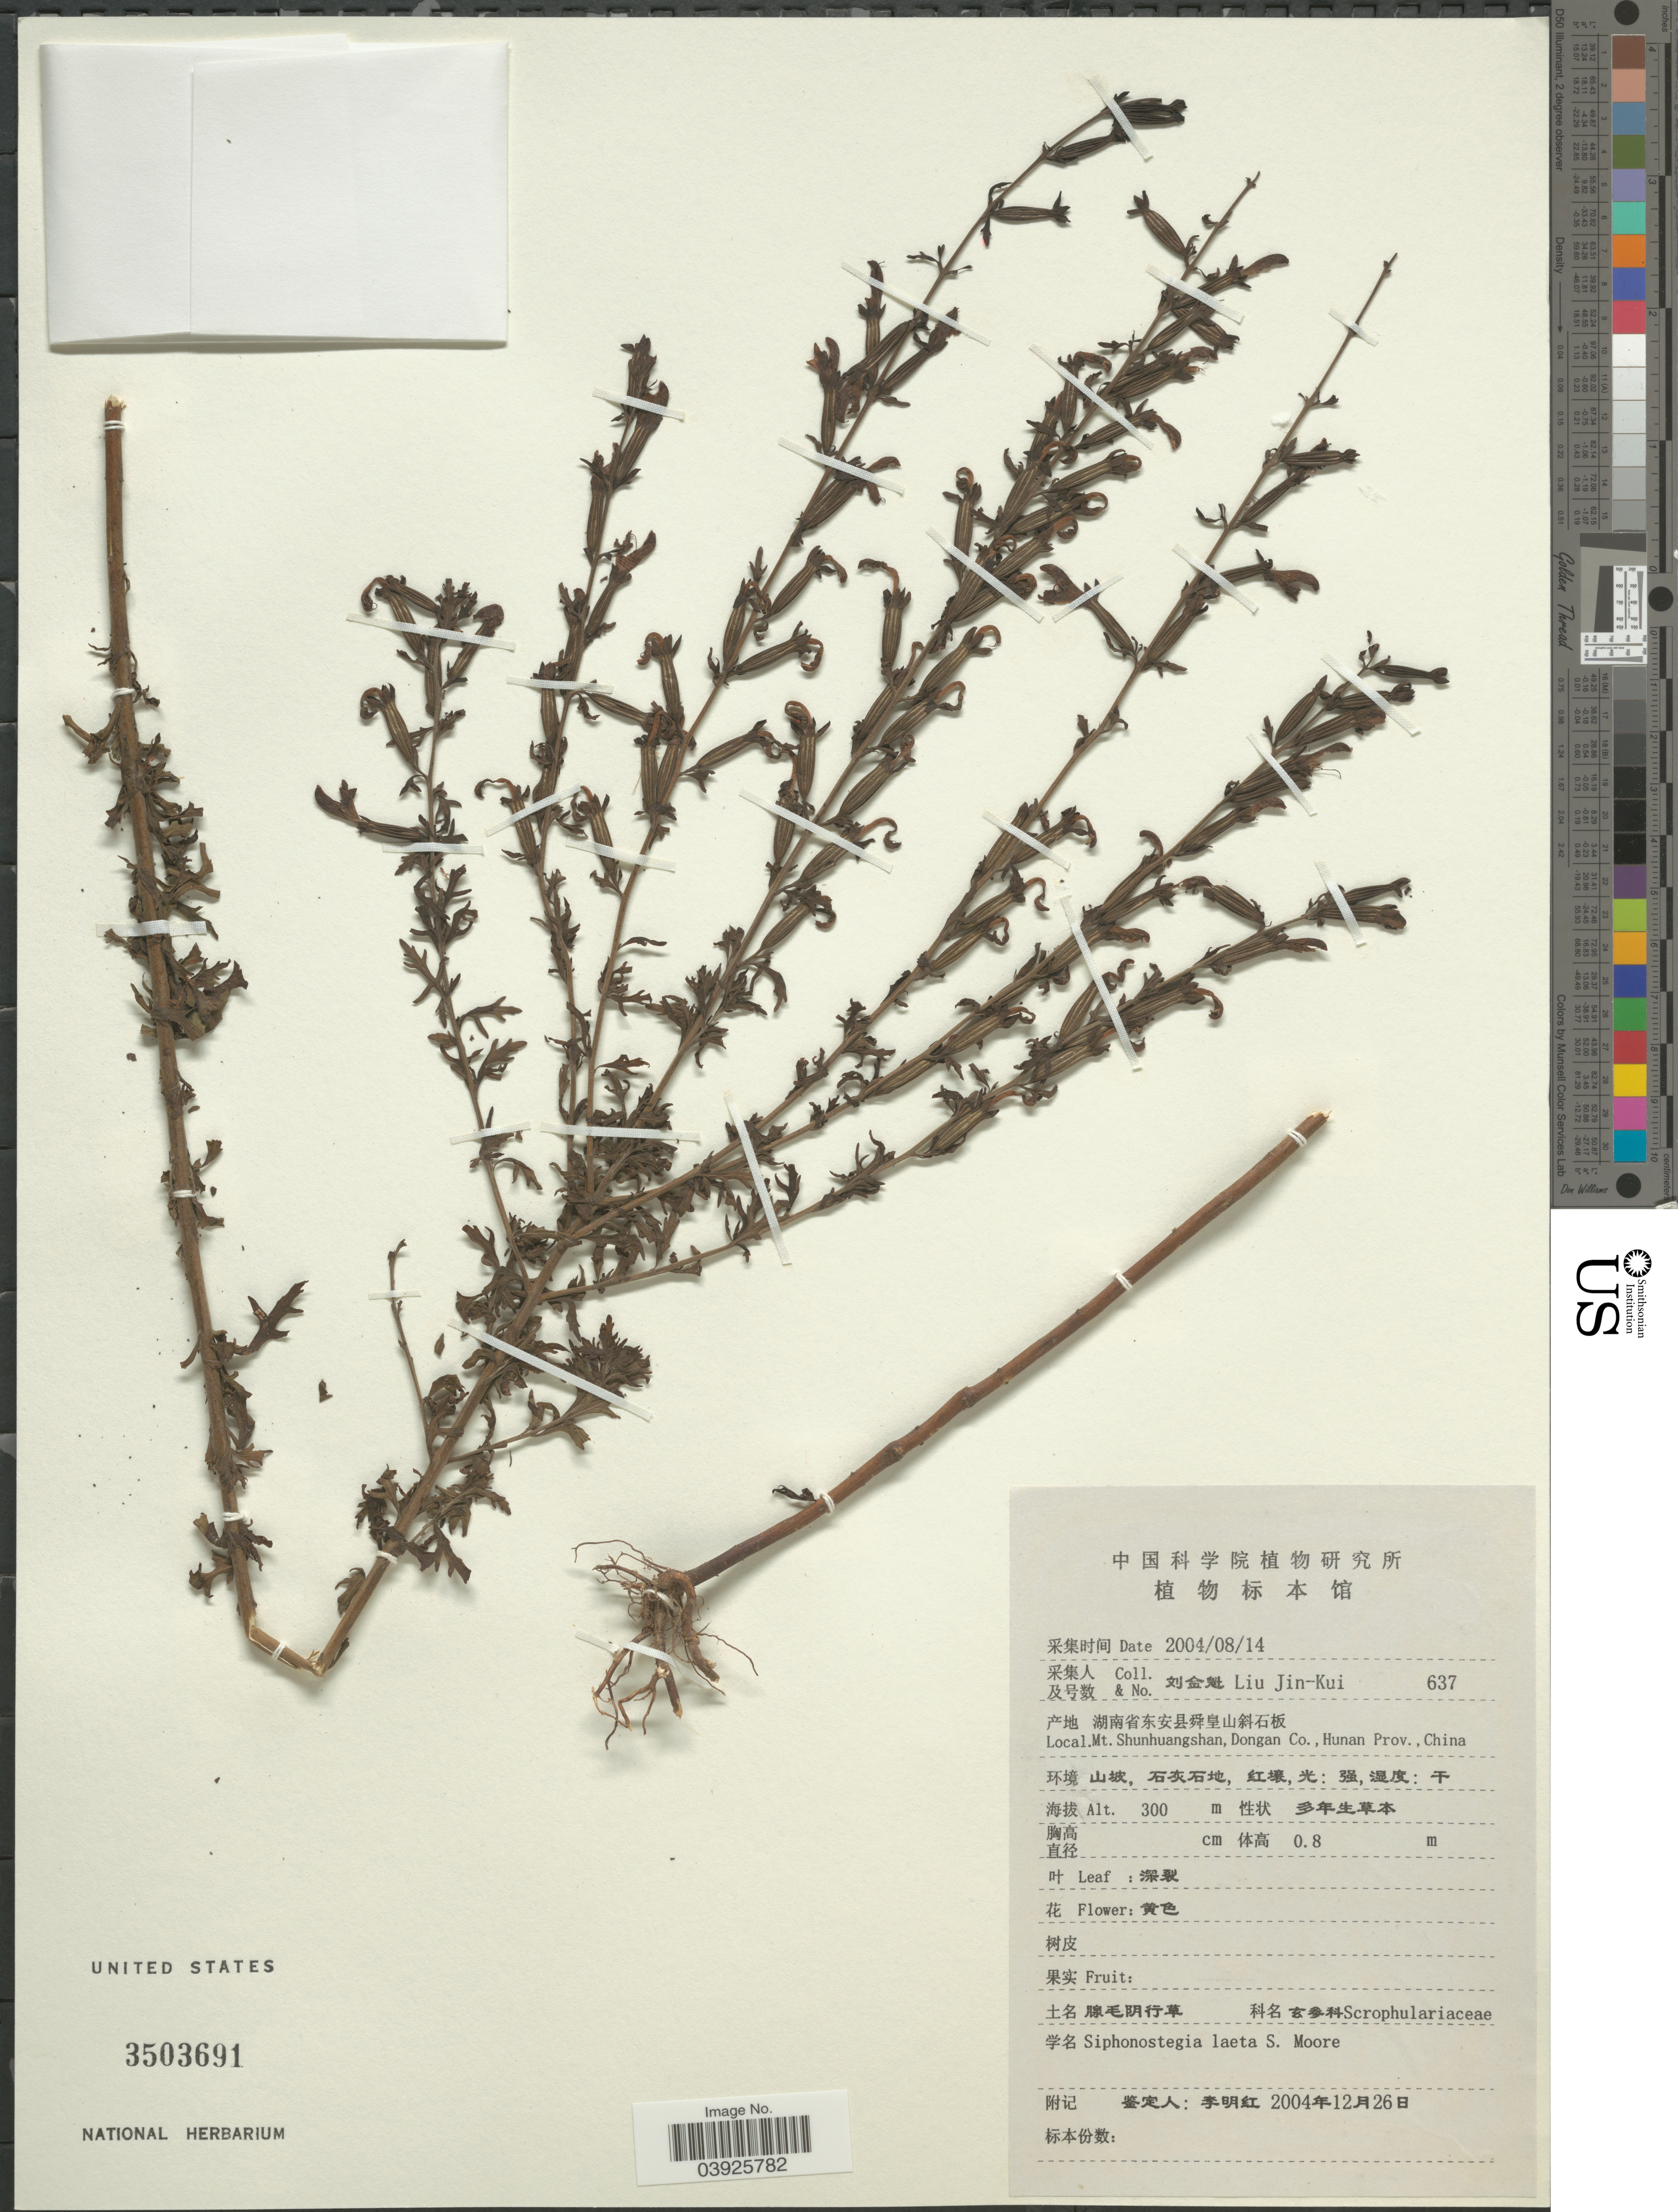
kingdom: Plantae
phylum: Tracheophyta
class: Magnoliopsida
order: Lamiales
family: Orobanchaceae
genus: Siphonostegia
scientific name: Siphonostegia laeta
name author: S. Moore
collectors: Liu Jin-Kui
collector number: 637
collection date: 2004-08-14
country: China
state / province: Hunan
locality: Mt. Shunhuangshan, Dongan Co.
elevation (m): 300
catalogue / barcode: US 3503691